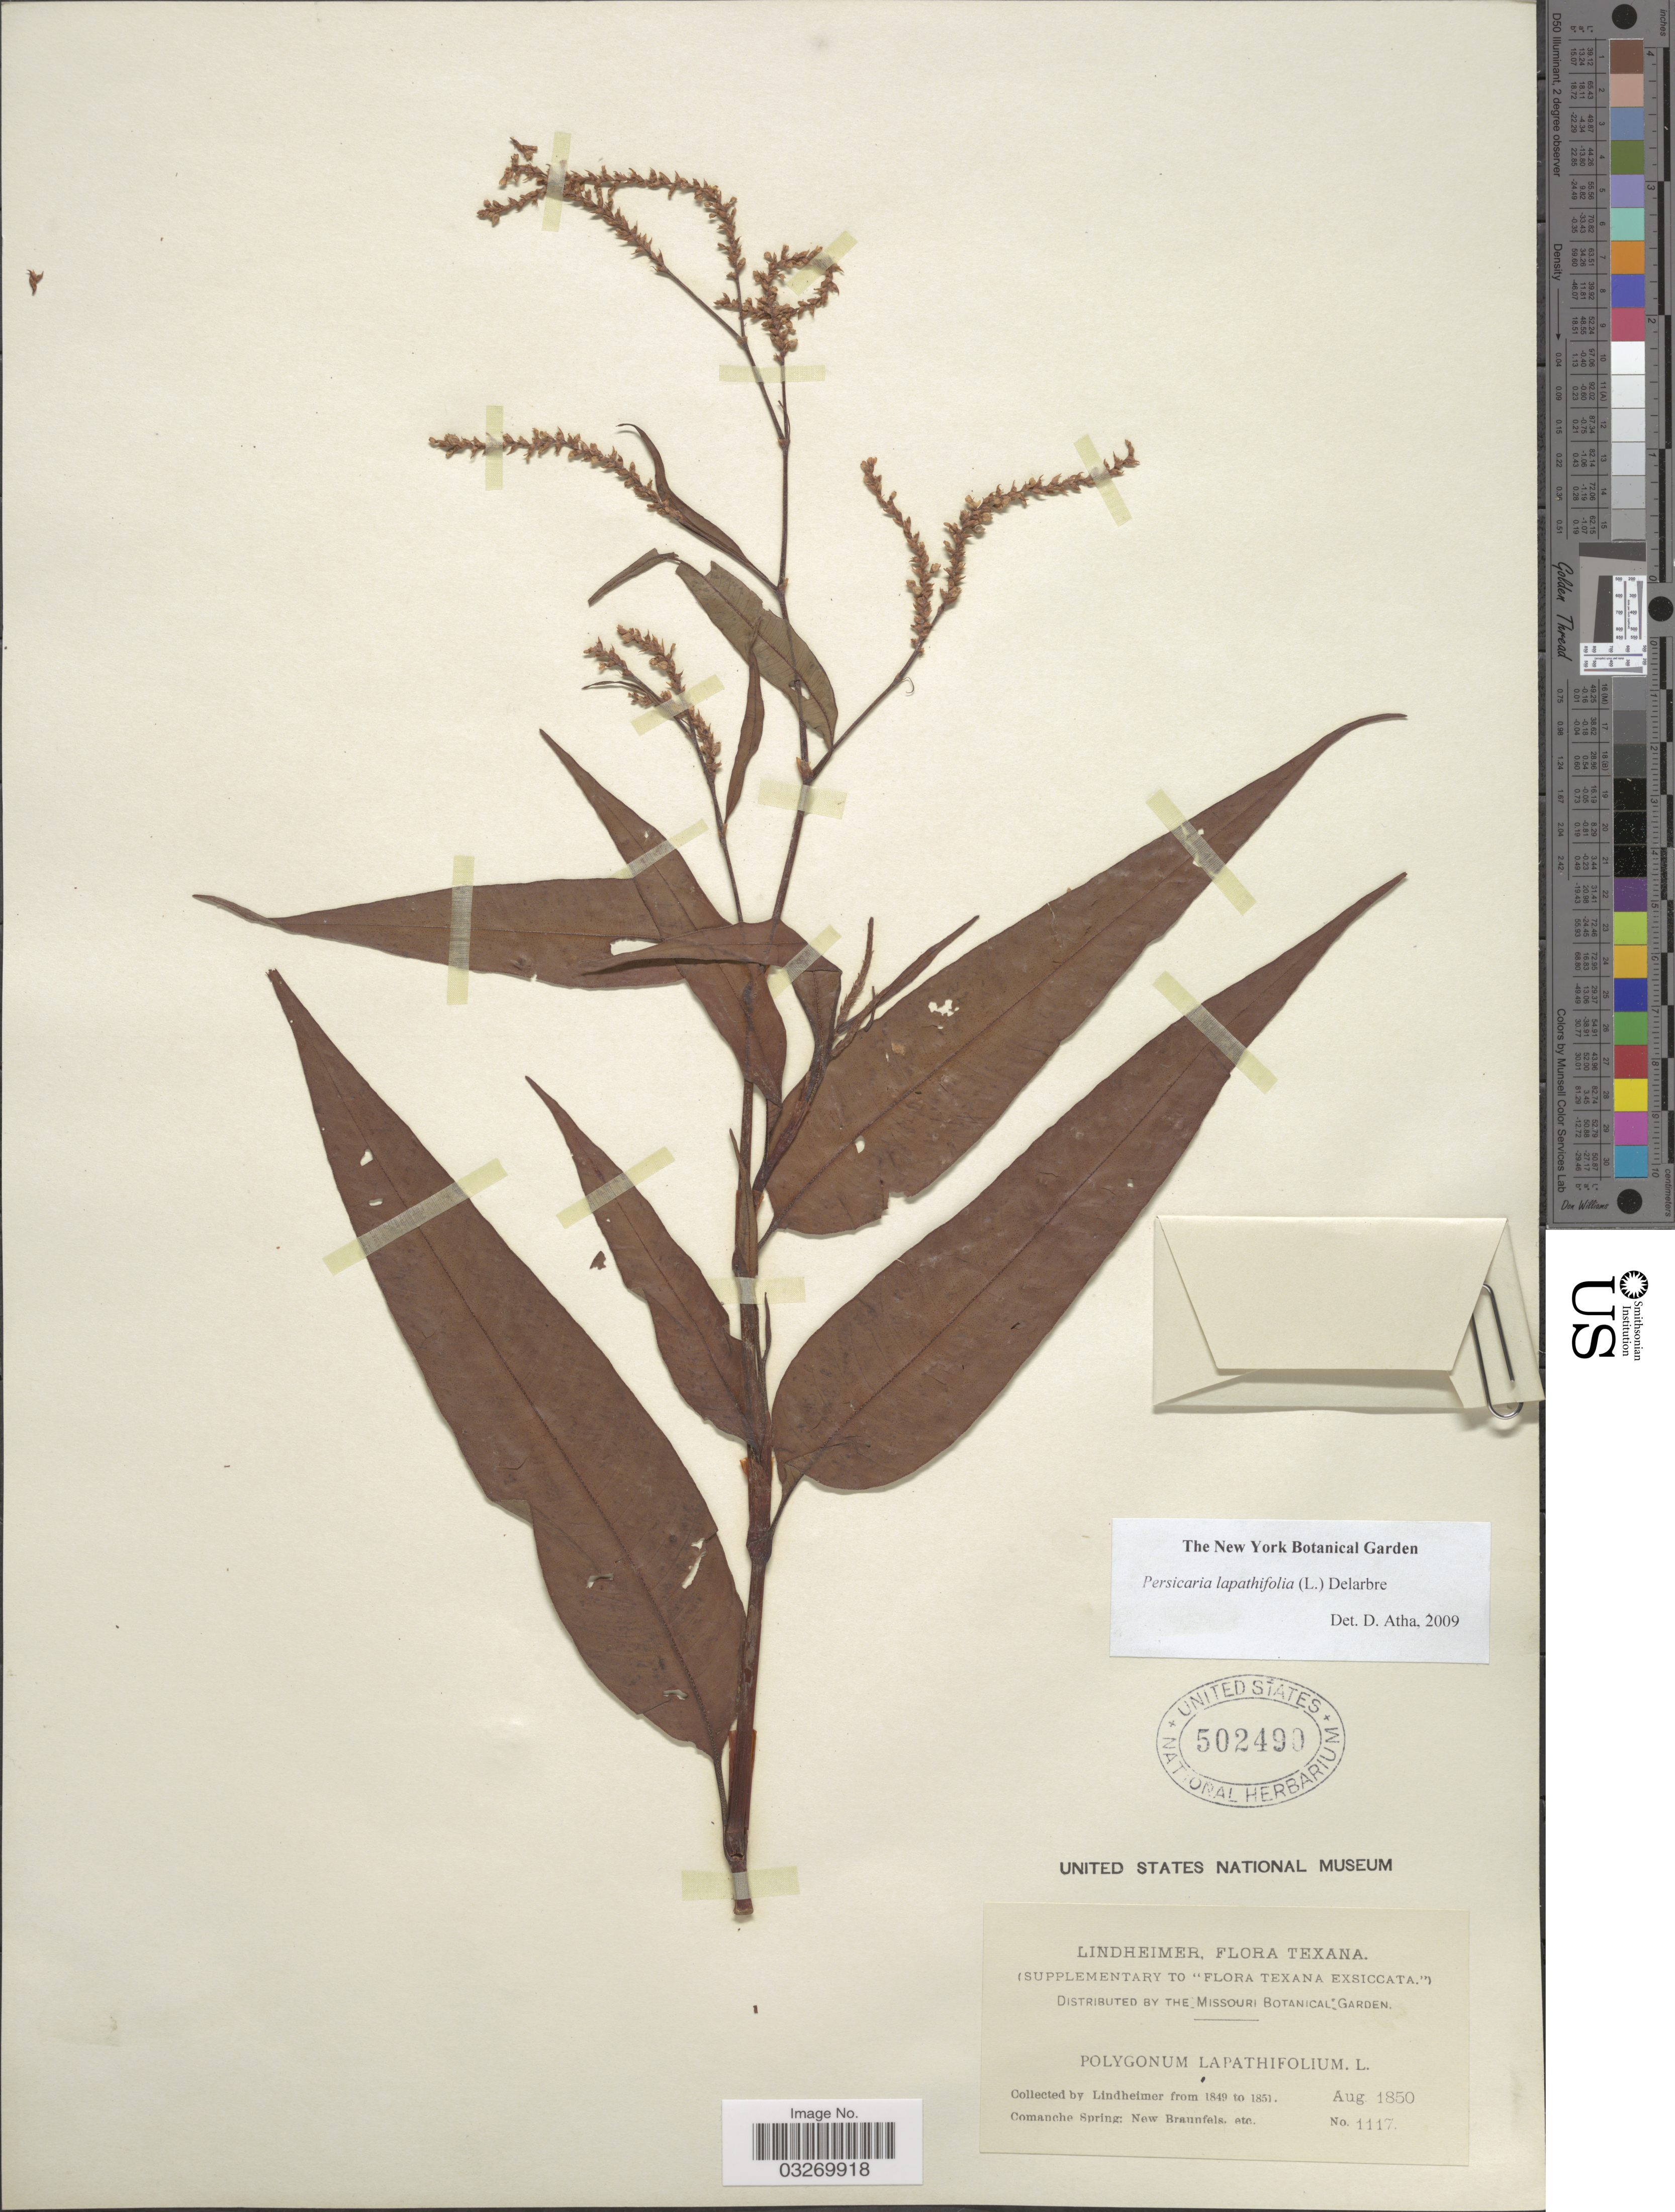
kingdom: Plantae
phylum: Tracheophyta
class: Magnoliopsida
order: Caryophyllales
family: Polygonaceae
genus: Persicaria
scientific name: Persicaria lapathifolia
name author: (L.) Delarbre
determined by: Atha, D. E.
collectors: -. Lindheimer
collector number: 1117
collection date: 1850-08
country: United States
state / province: Texas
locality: Comanche Spring: New Braunfels. etc.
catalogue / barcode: US 502490